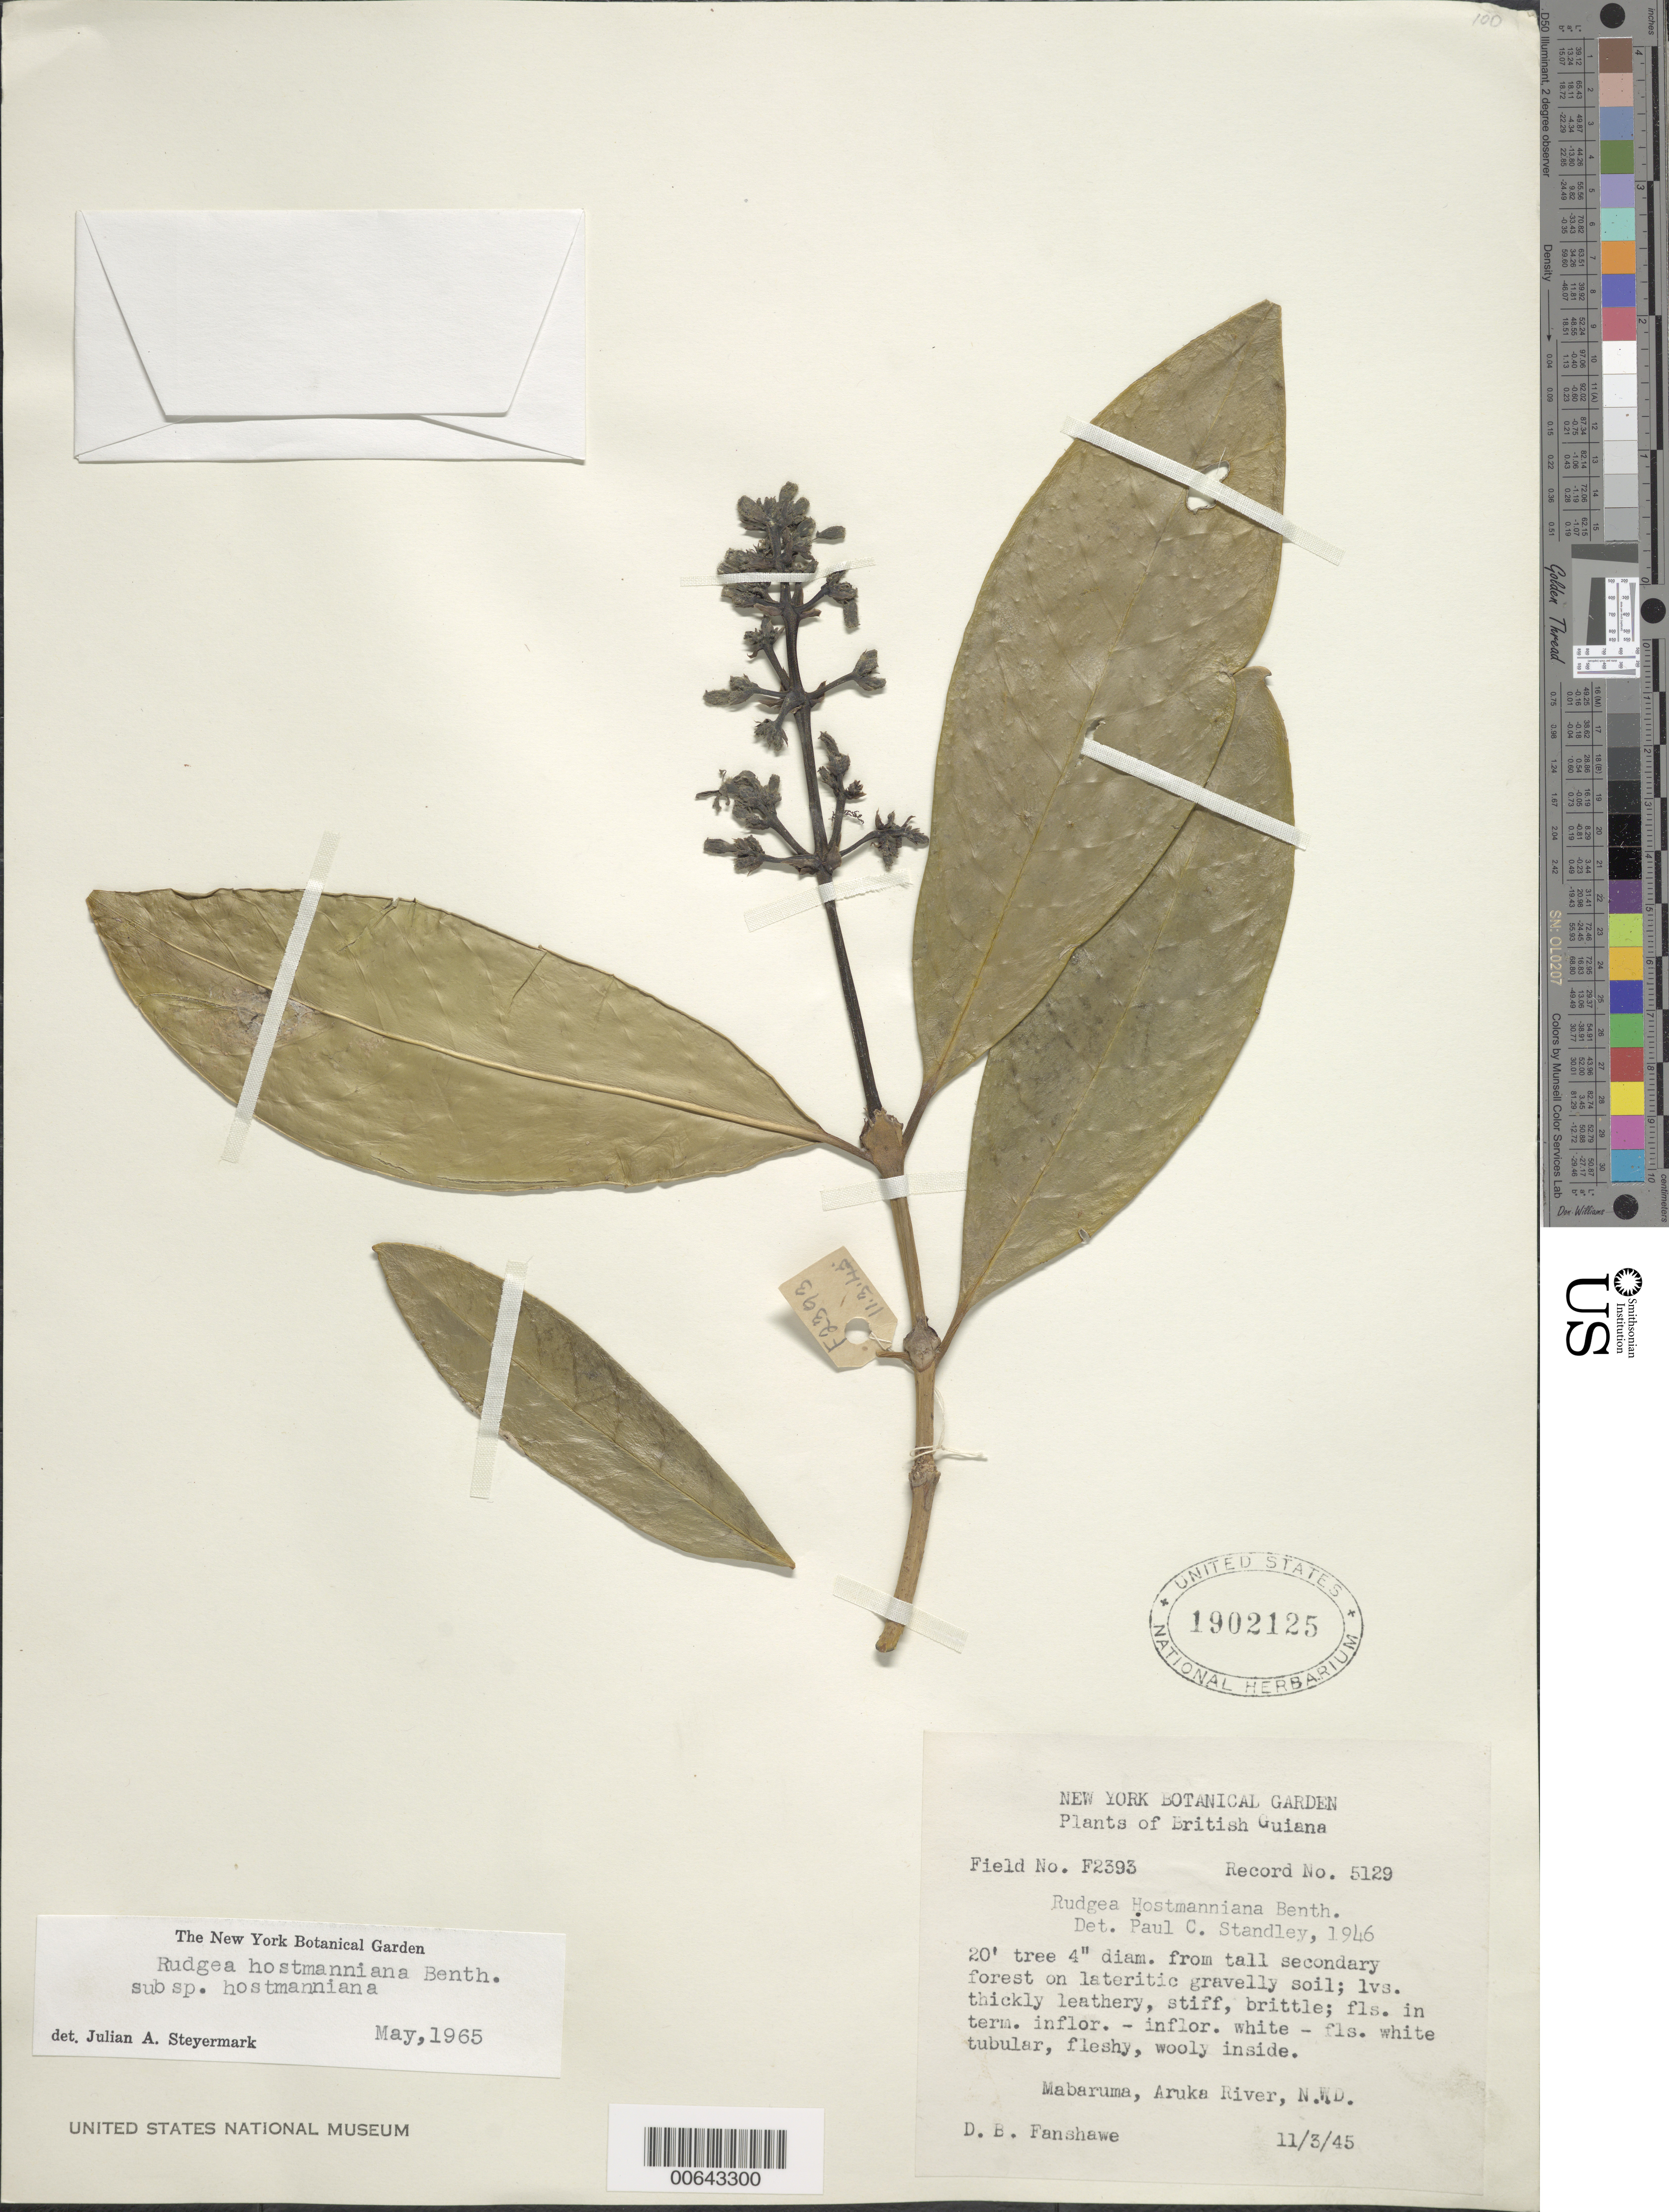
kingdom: Plantae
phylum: Tracheophyta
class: Magnoliopsida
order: Gentianales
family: Rubiaceae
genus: Rudgea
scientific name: Rudgea hostmanniana subsp. hostmanniana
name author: Benth.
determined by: Steyermark, Julian A., (VEN)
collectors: D. B. Fanshawe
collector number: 5129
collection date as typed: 11-Mar-45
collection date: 1945-03-11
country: Guyana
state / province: Barima-Waini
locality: Mabaruma, Aruka R., NW Dist.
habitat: Secondary forest, lateritic gravelly soil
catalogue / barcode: US 1902125